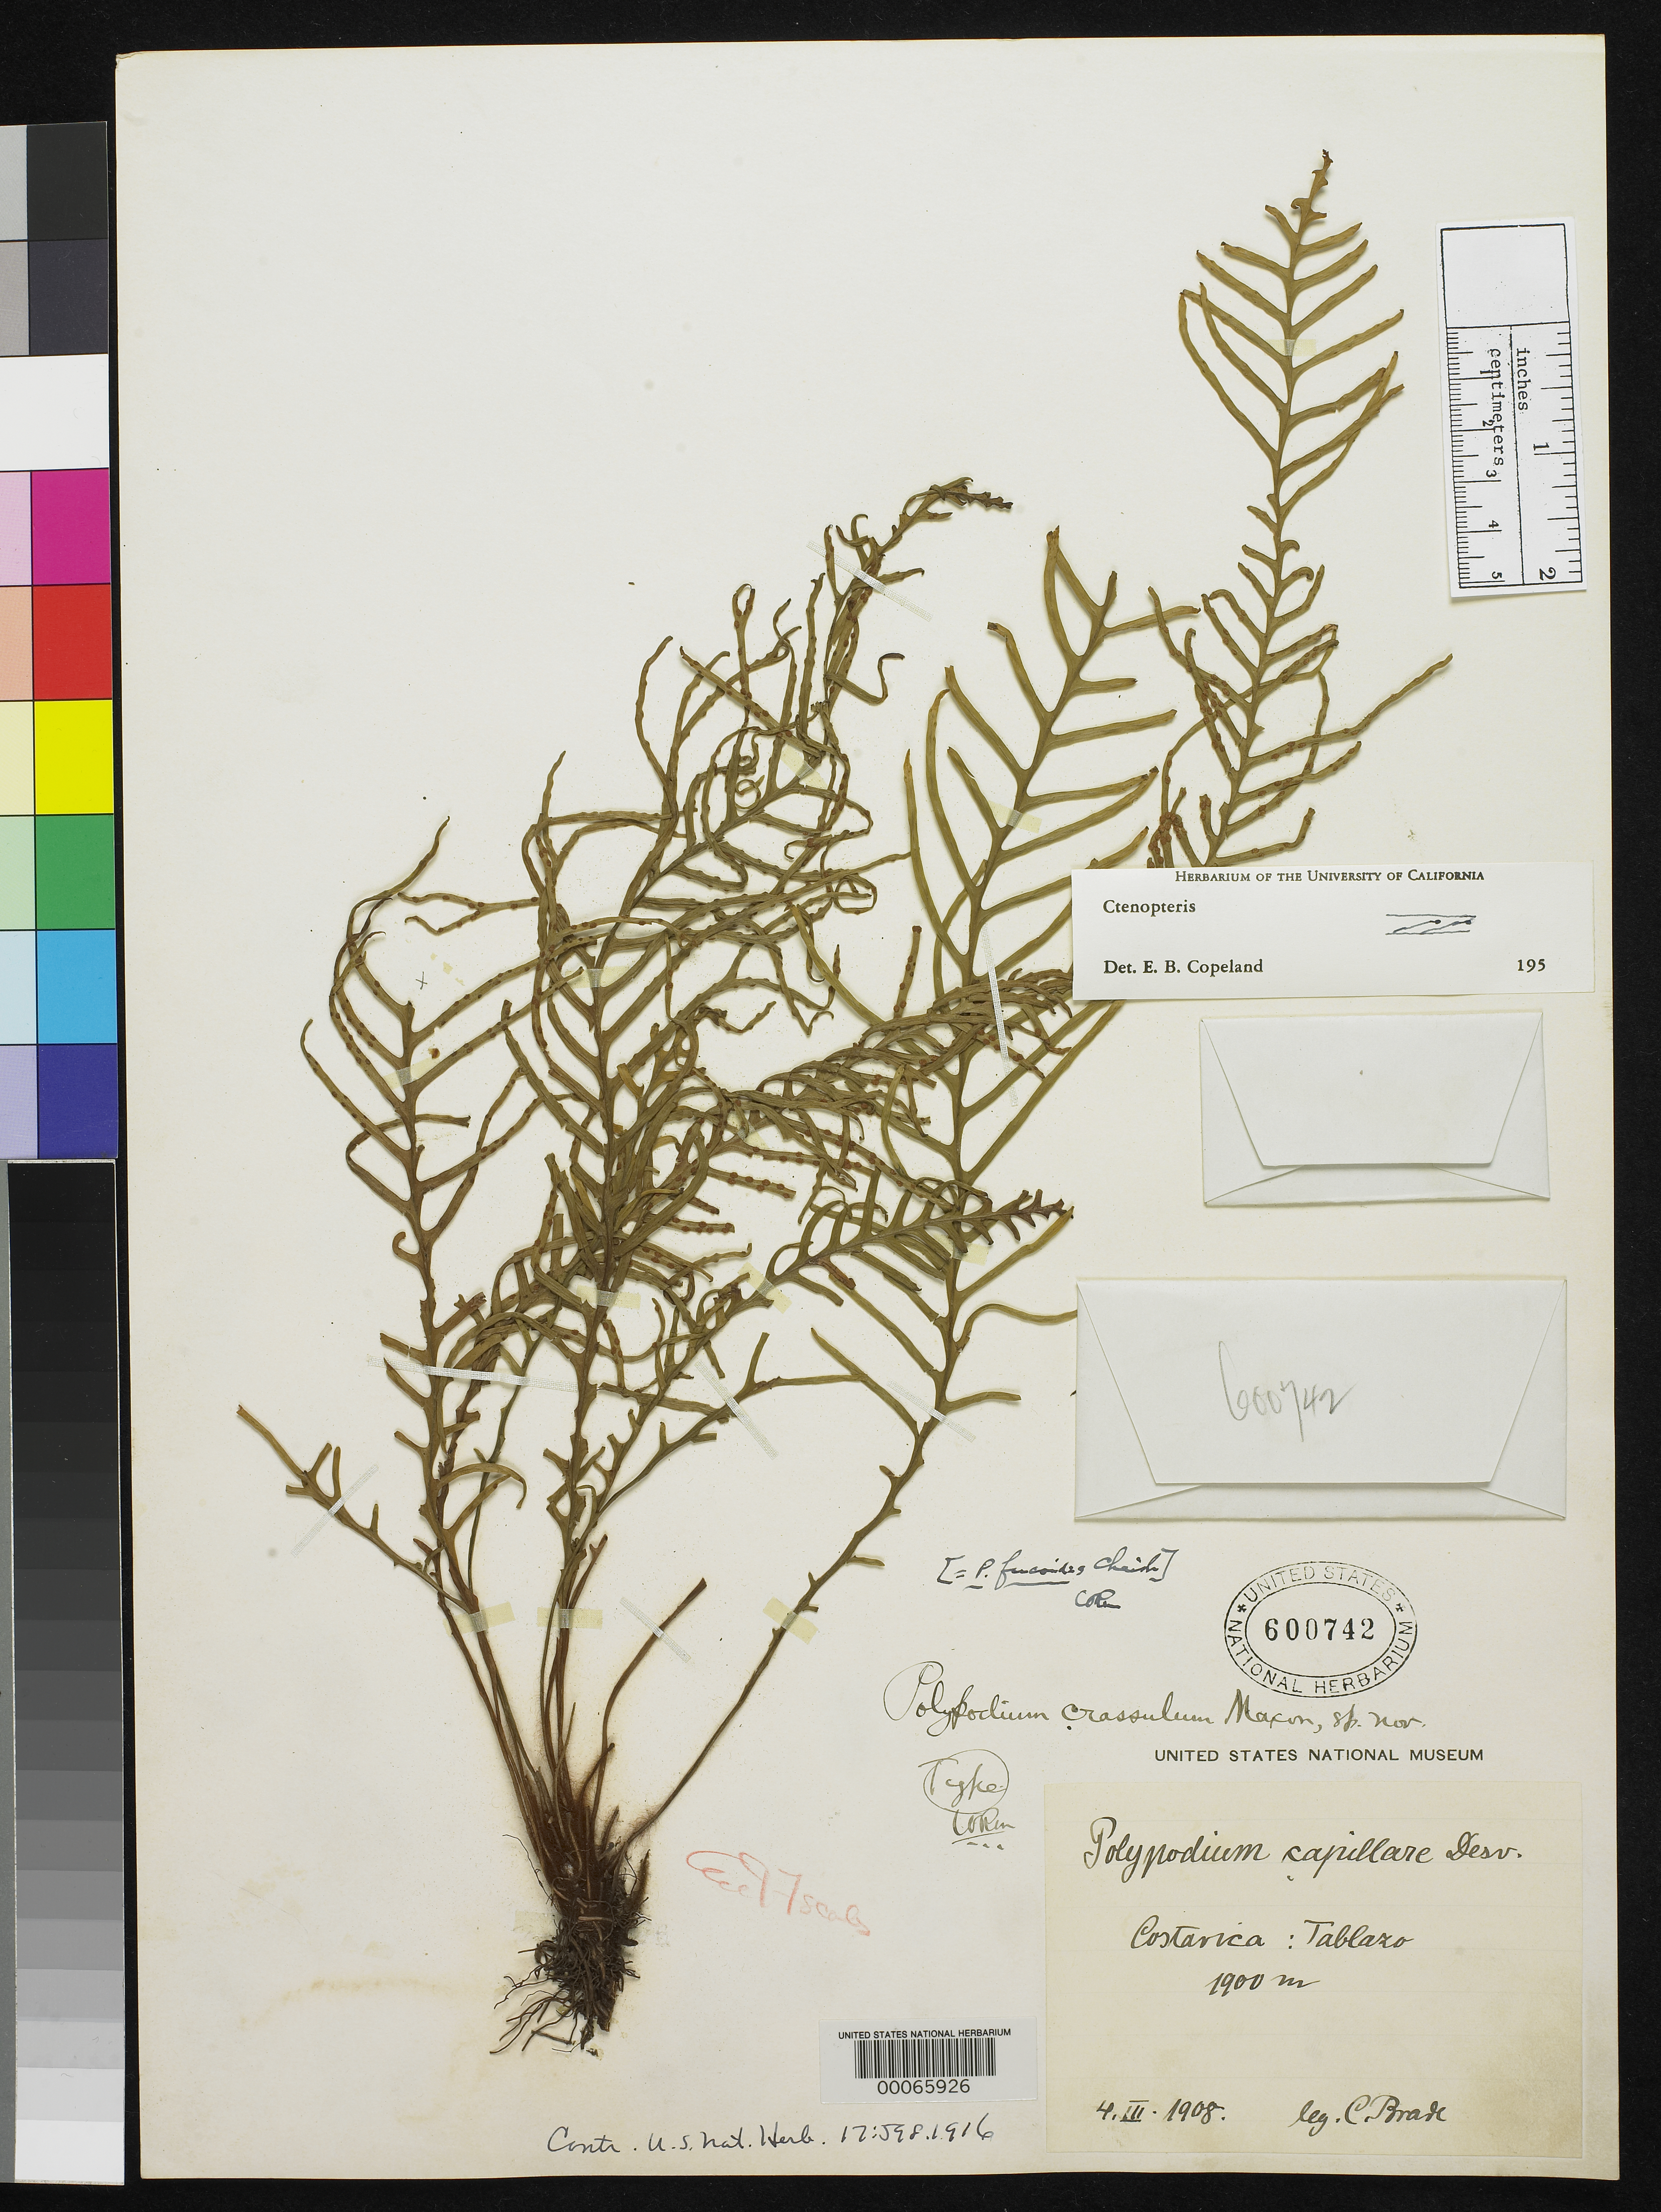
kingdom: Plantae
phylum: Tracheophyta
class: Polypodiopsida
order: Polypodiales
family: Polypodiaceae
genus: Polypodium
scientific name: Polypodium crassulum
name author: Maxon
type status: Holotype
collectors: A. C. Brade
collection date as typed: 04 Mar 1908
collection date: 1908-03-04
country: Costa Rica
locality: Tablazo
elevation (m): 1900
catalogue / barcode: US 600742